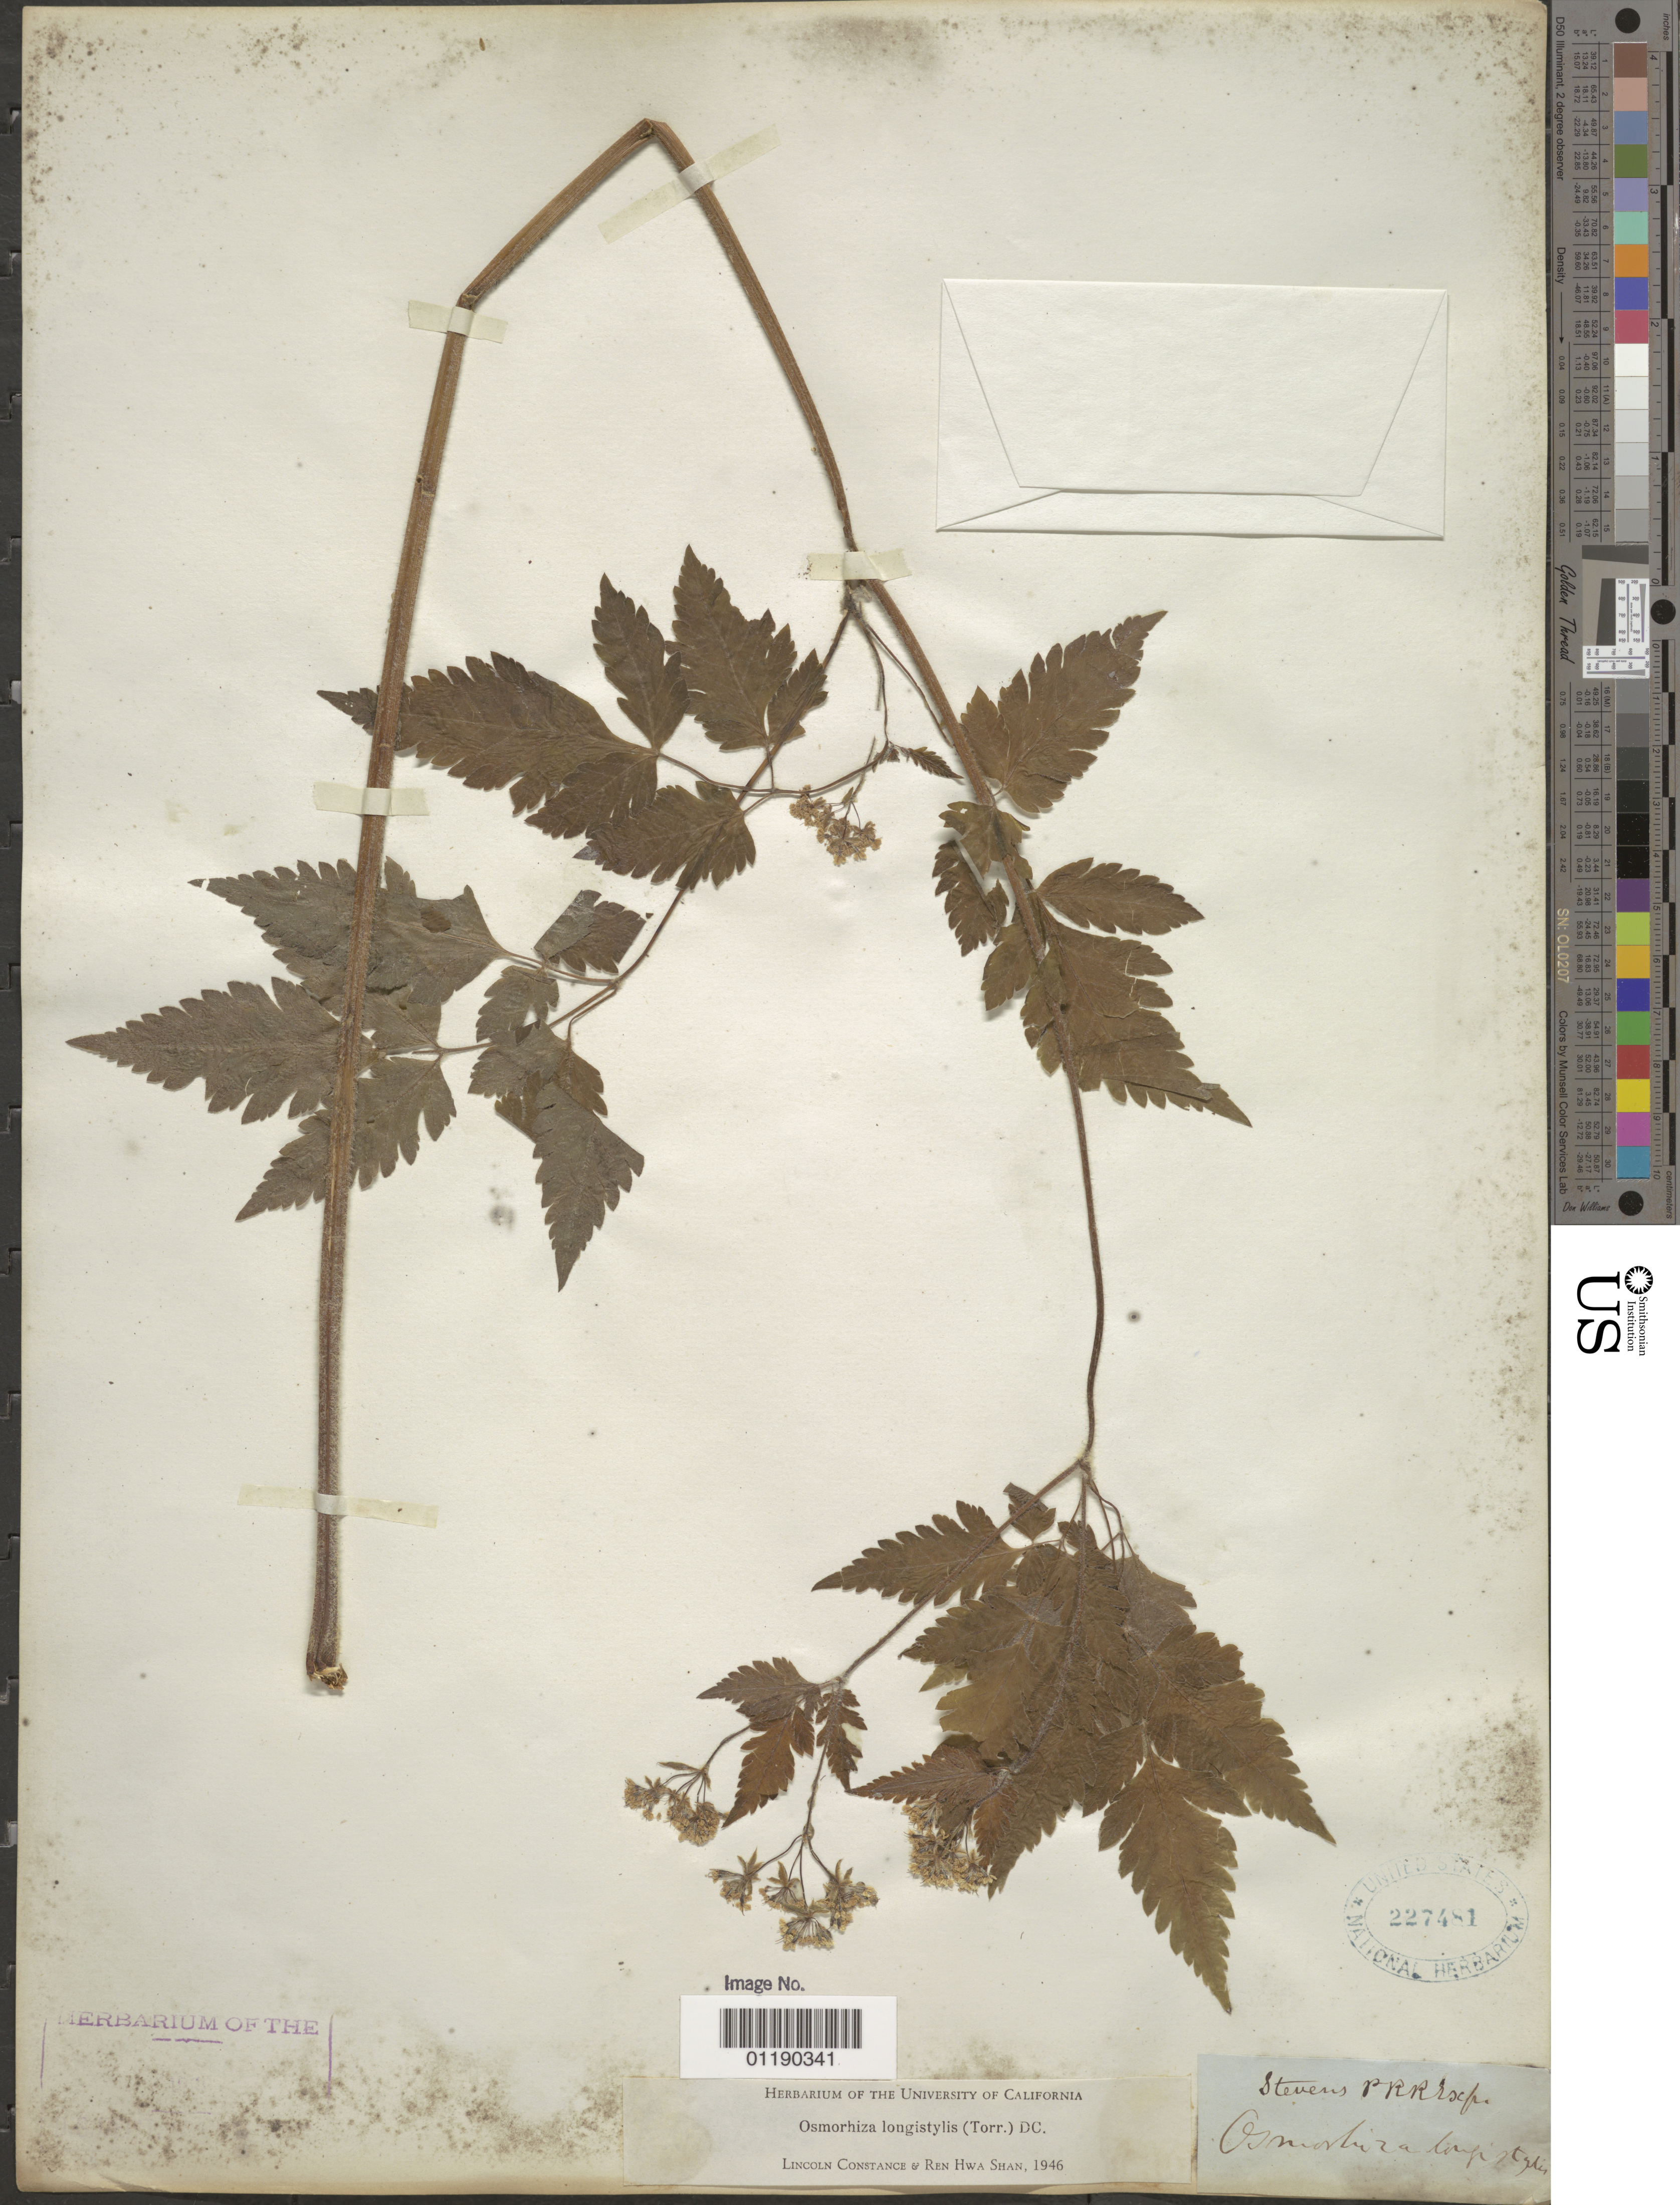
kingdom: Plantae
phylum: Tracheophyta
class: Magnoliopsida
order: Apiales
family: Apiaceae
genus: Osmorhiza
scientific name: Osmorhiza longistylis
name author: (Torr.) DC.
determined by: Constance, L.; Shan, R. H.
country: United States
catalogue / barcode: US 227481